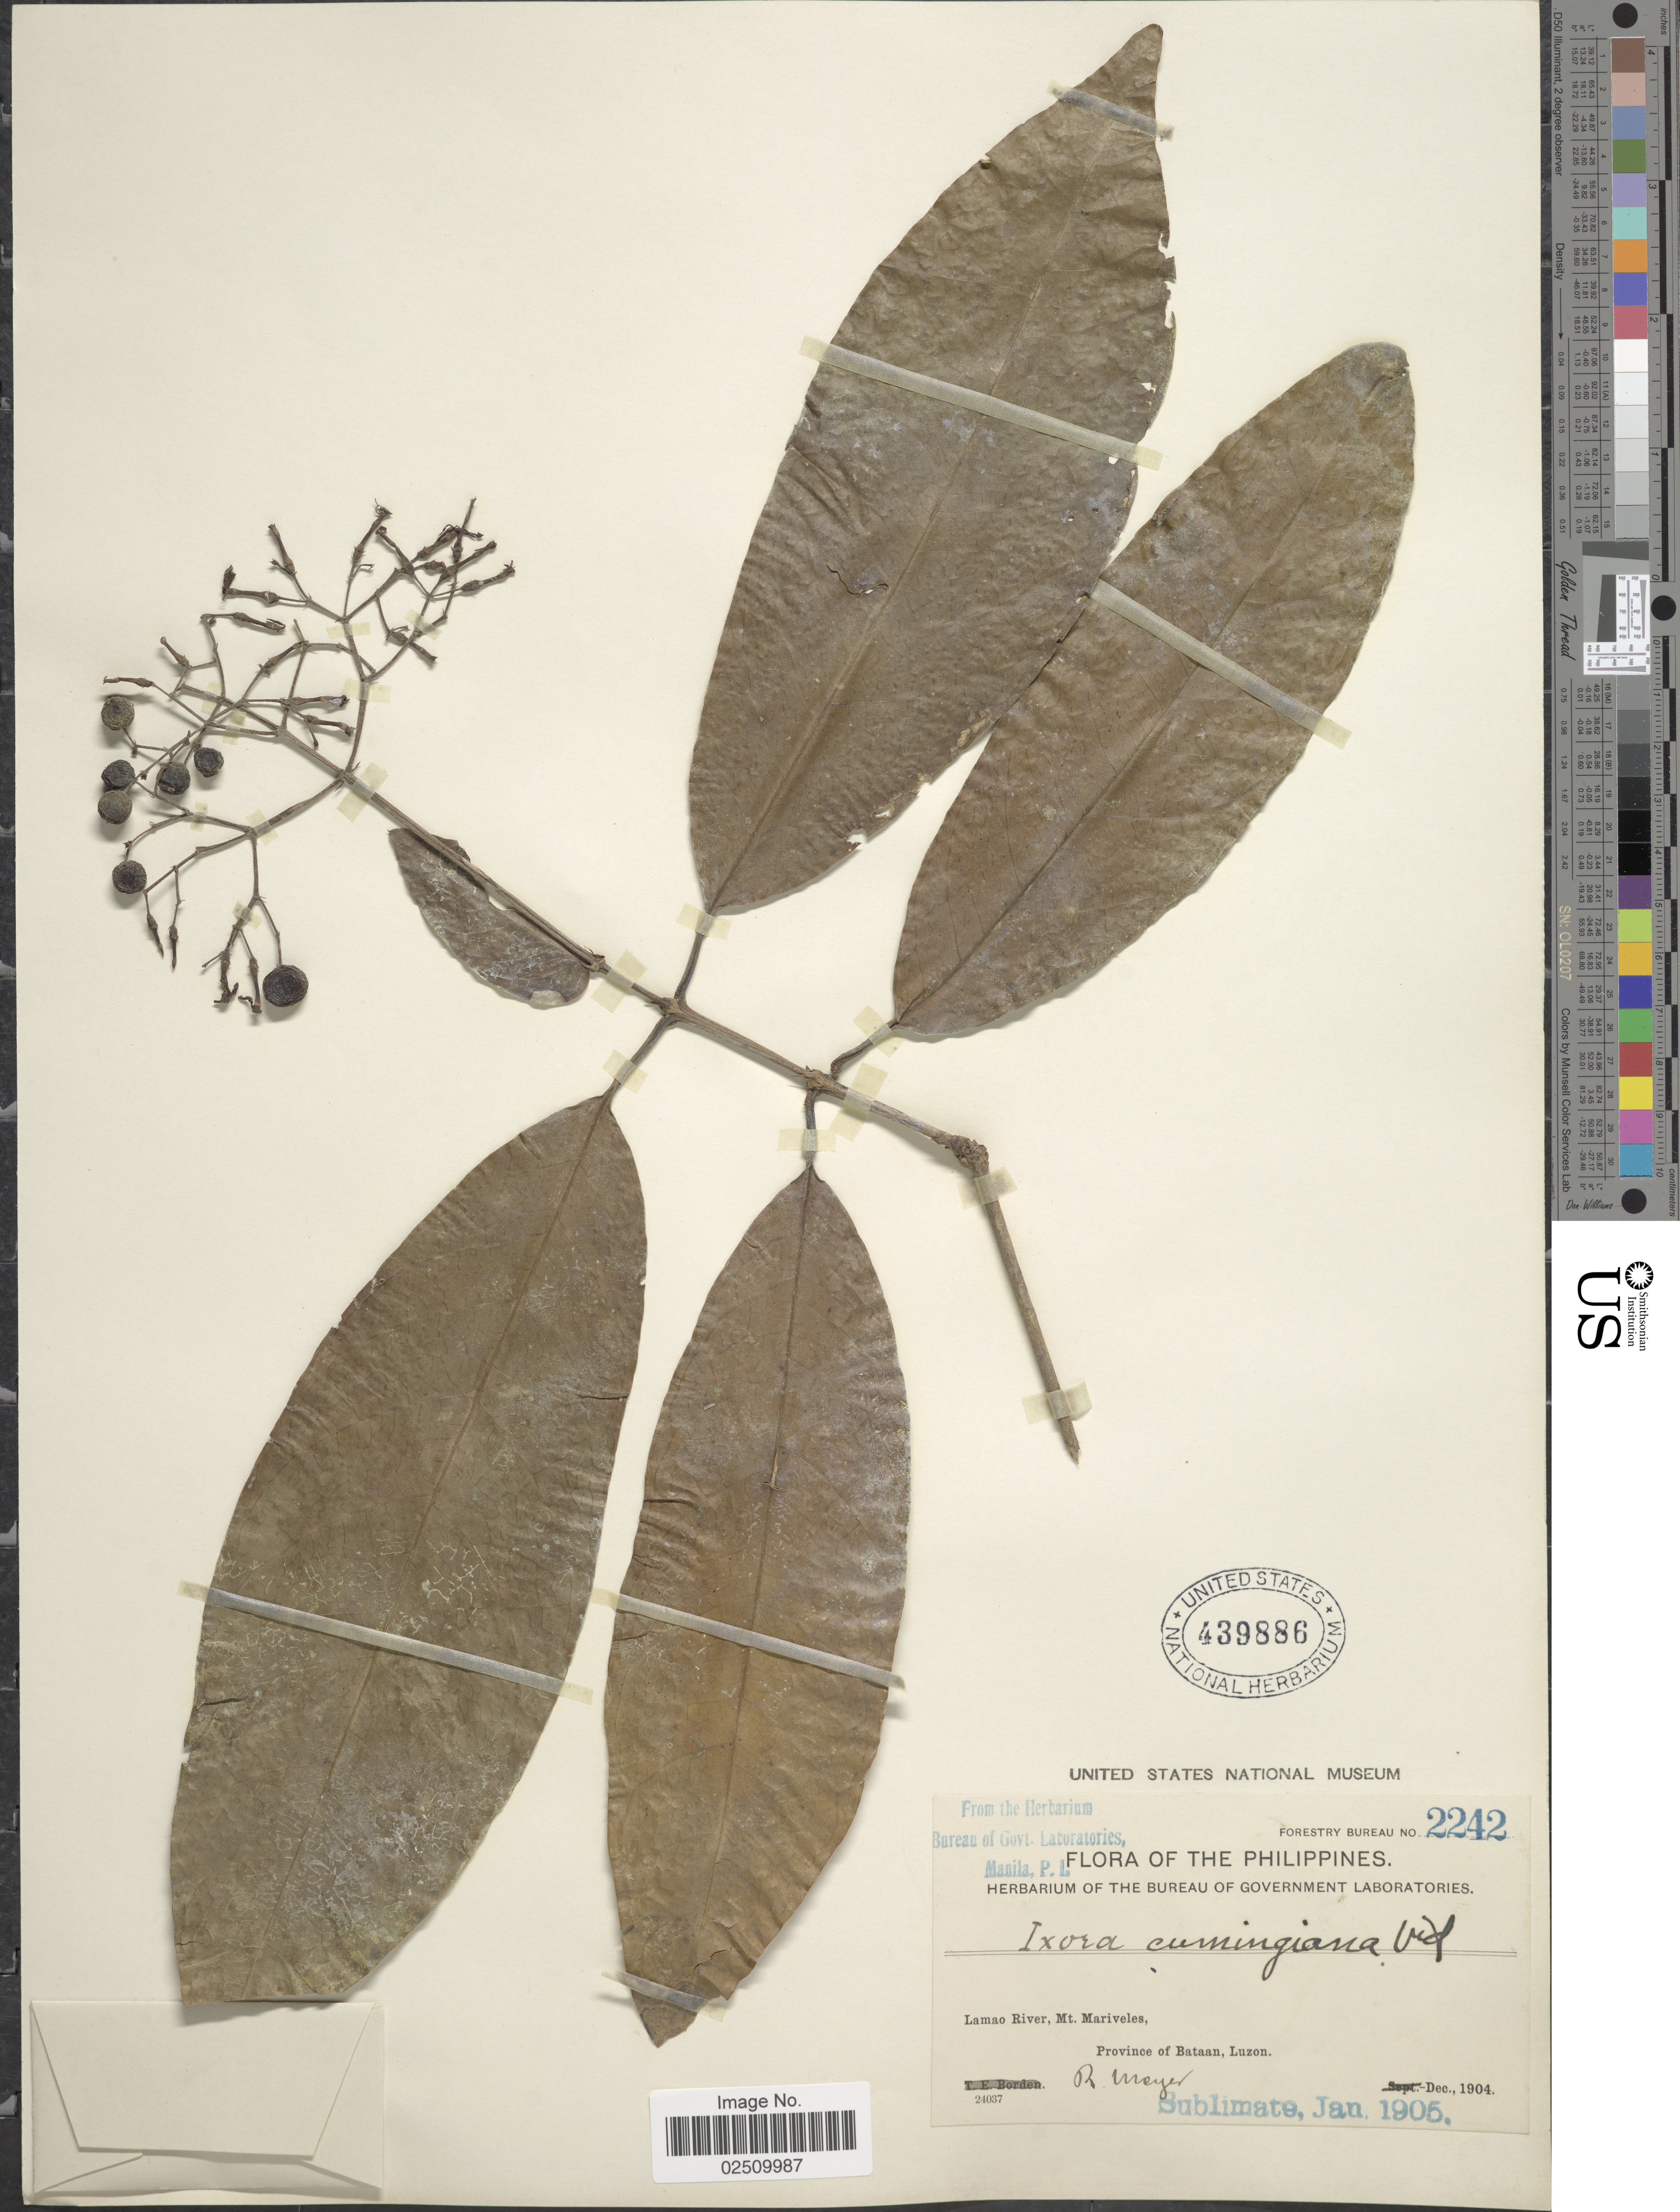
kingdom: Plantae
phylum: Tracheophyta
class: Magnoliopsida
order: Gentianales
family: Rubiaceae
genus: Ixora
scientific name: Ixora cumingiana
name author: S. Vidal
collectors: R. Meyer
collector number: Forestry Bureau 2242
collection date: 1904-12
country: Philippines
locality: Lamao River, Mt. Mariveles, Province of Bataan, Luzon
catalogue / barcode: US 439886